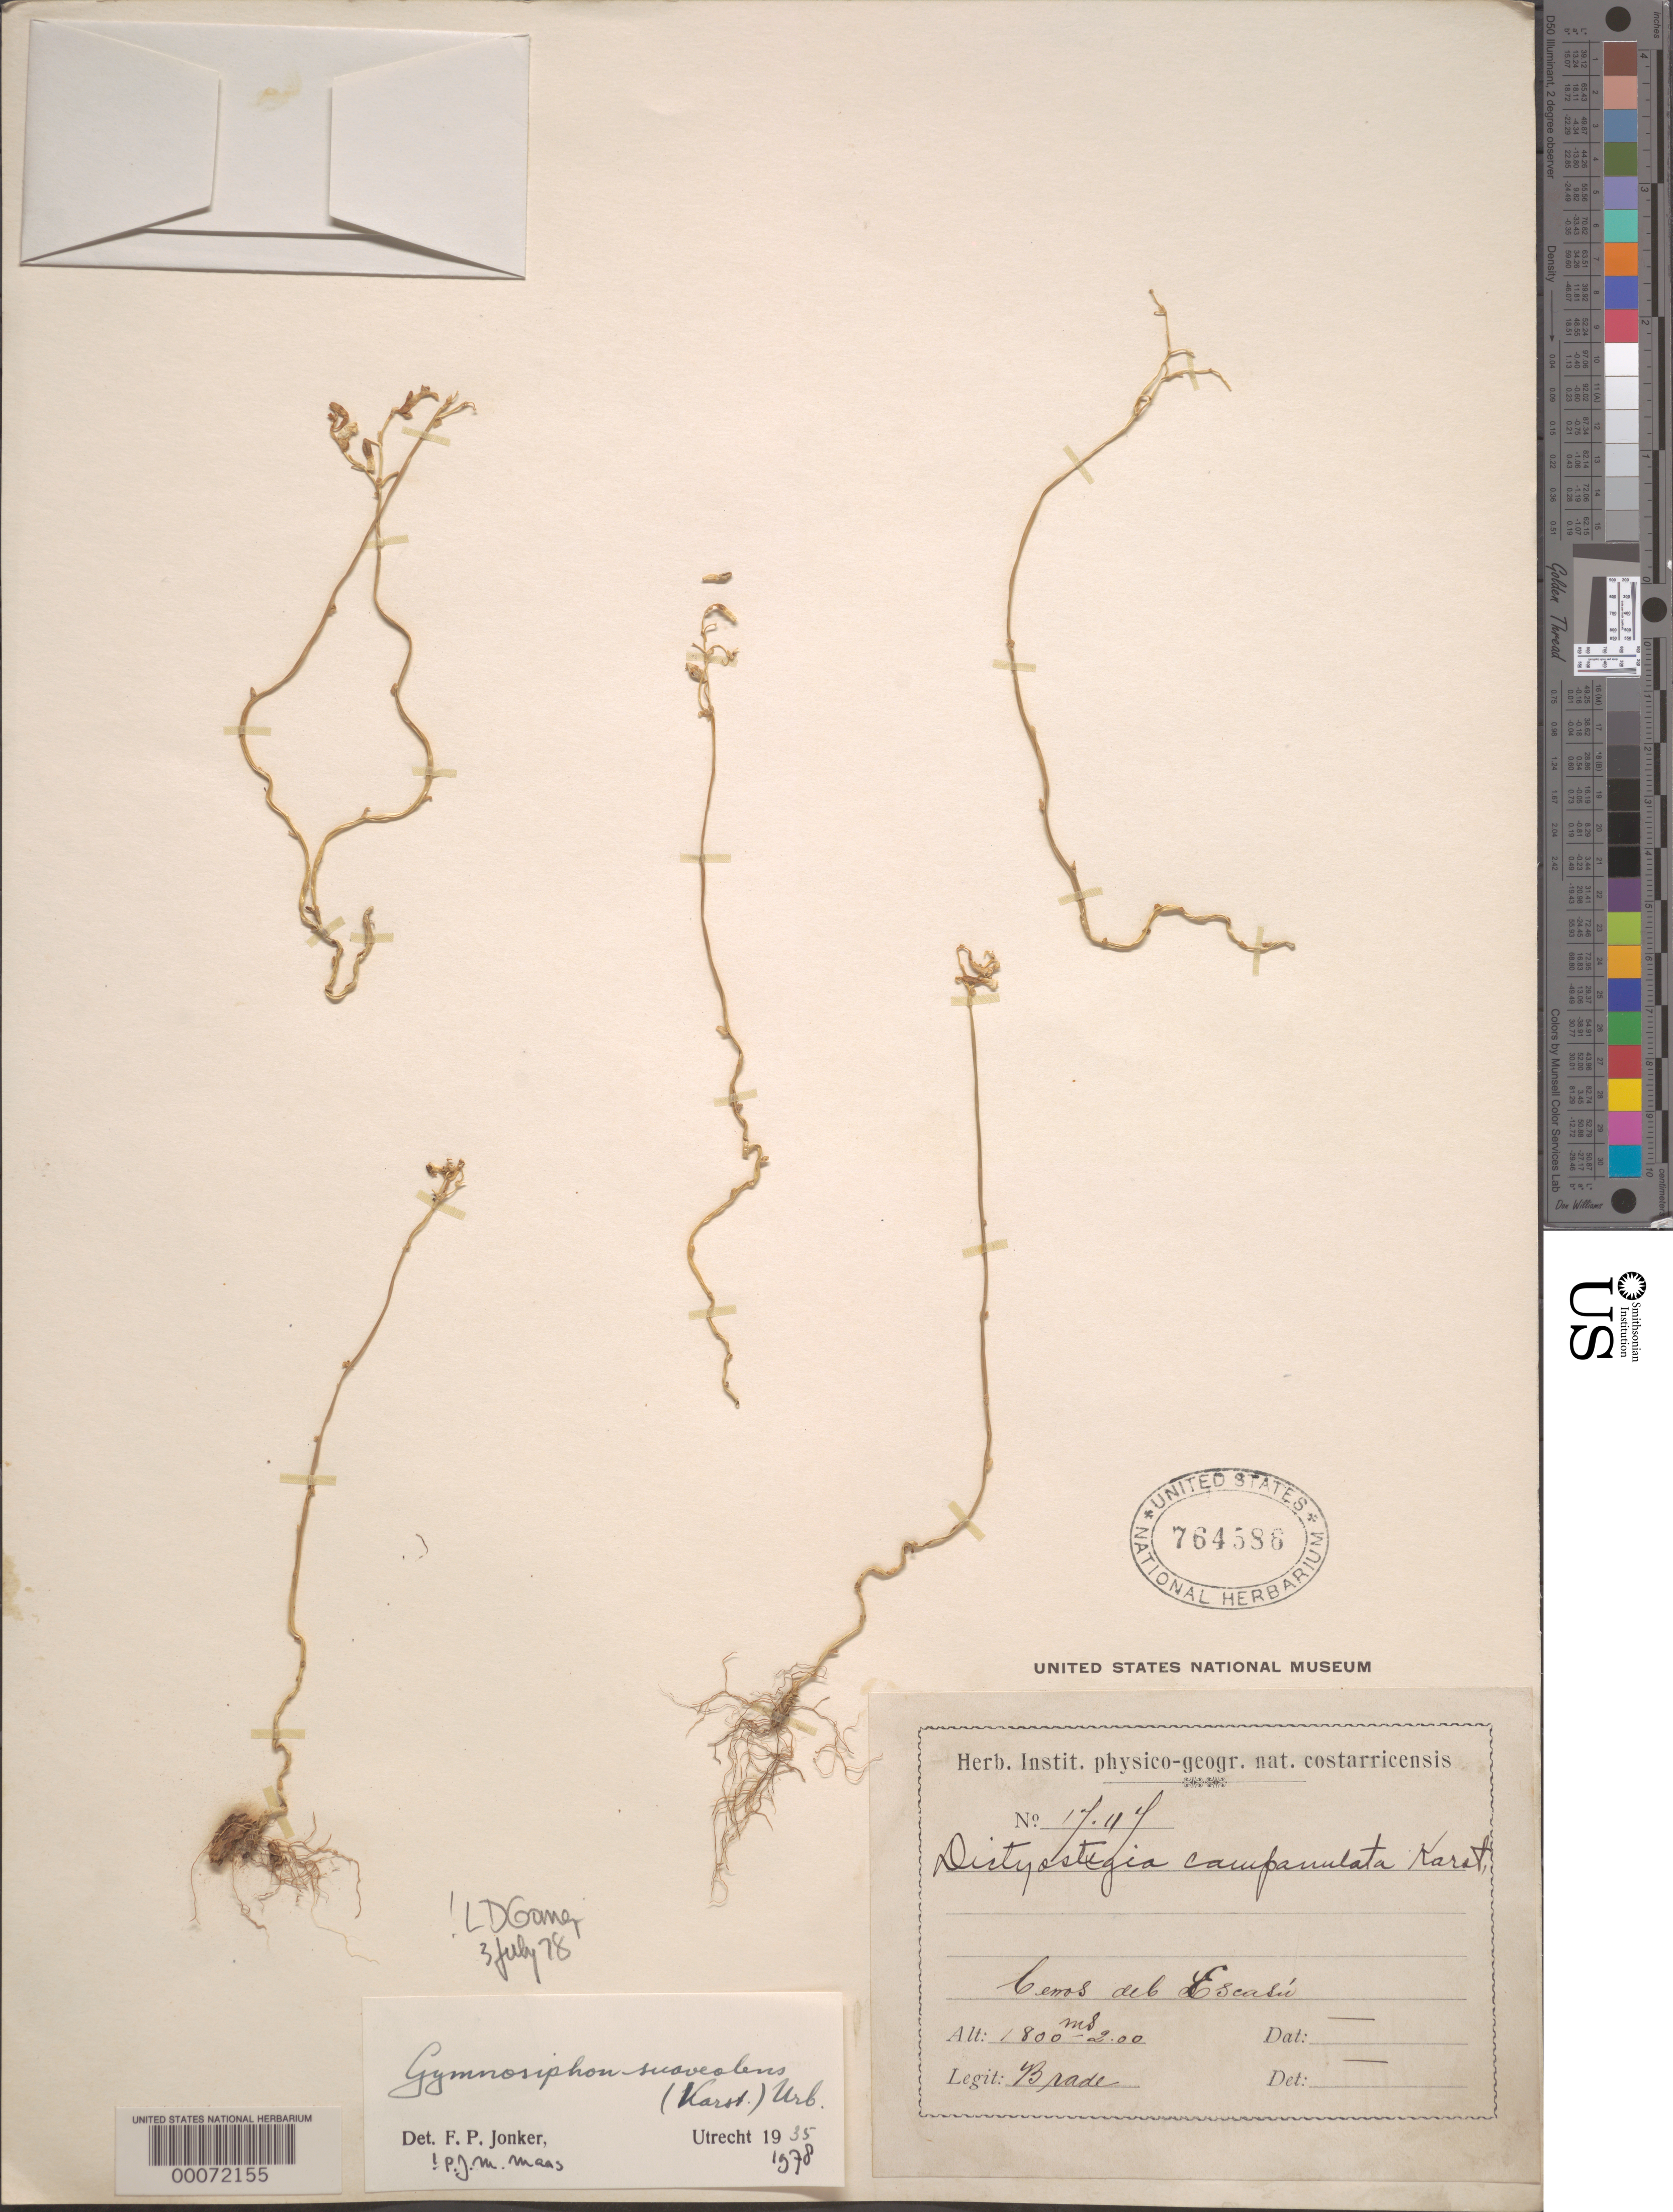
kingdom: Plantae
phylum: Tracheophyta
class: Liliopsida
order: Dioscoreales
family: Burmanniaceae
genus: Gymnosiphon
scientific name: Gymnosiphon suaveolens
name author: (H. Karst.) Urb.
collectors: -- Brade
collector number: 1704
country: Costa Rica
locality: Cemos del Escasio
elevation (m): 1800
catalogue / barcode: US 764586